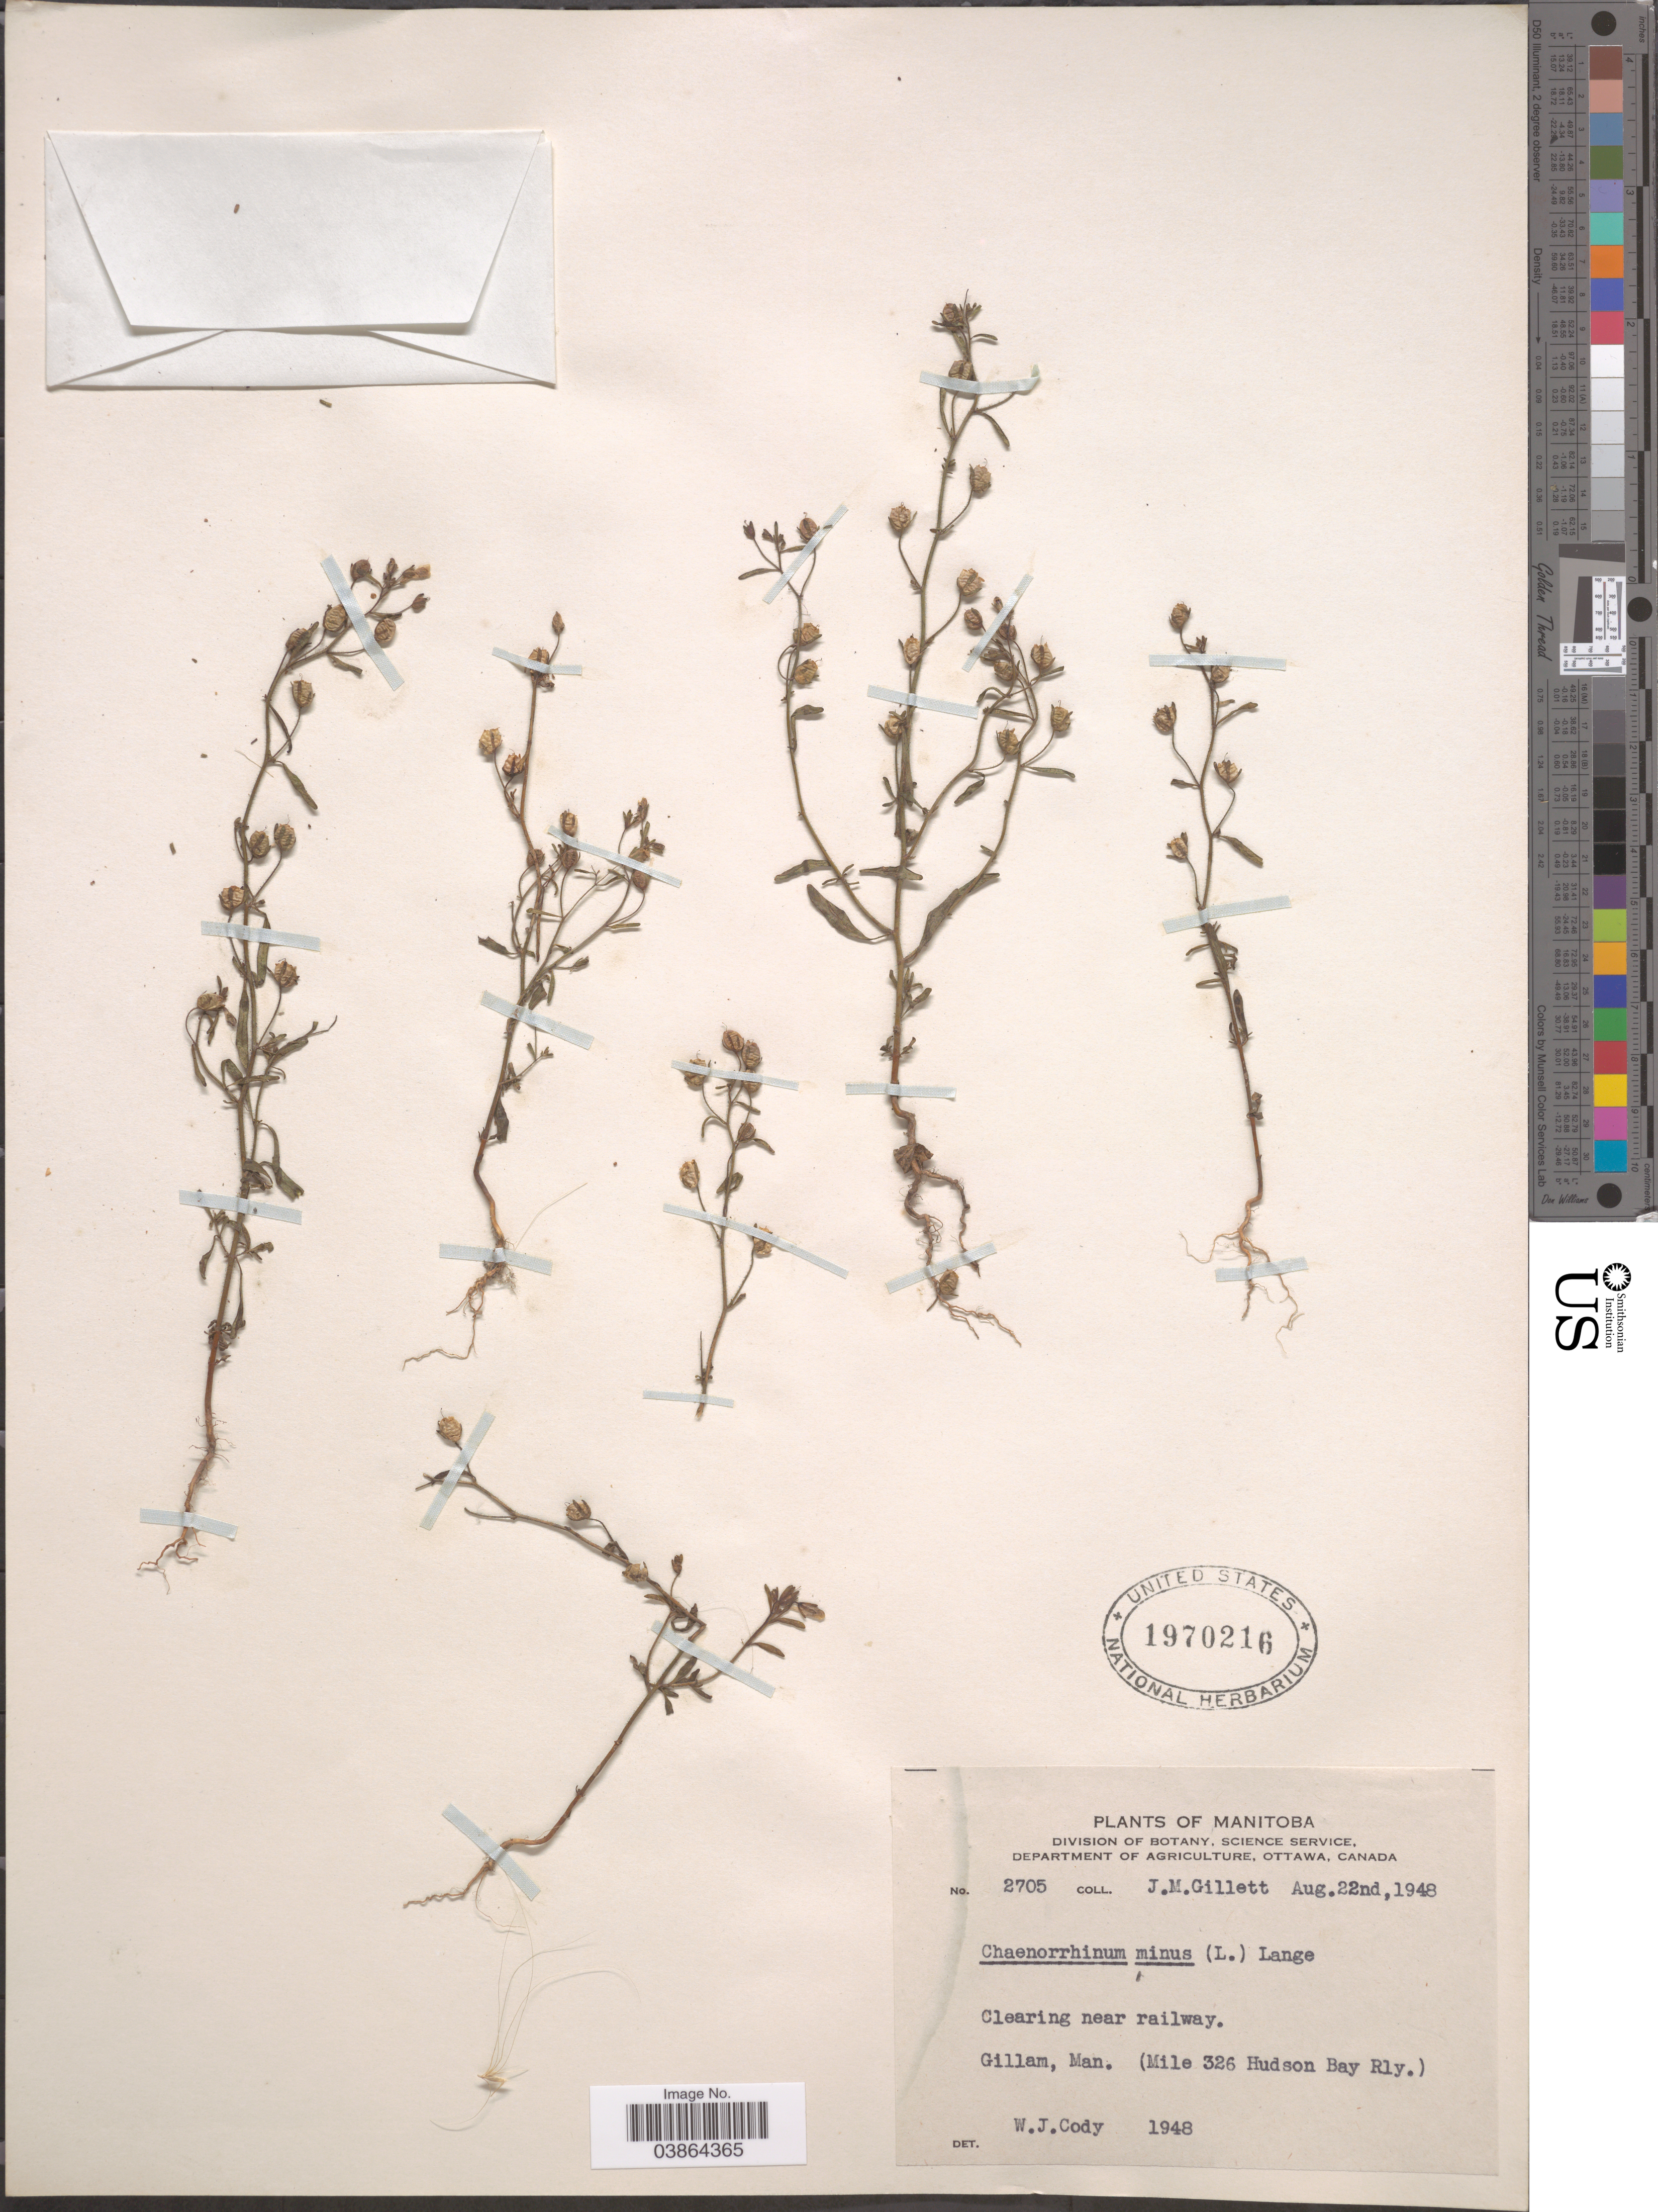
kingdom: Plantae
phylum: Tracheophyta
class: Magnoliopsida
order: Lamiales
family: Plantaginaceae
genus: Chaenorrhinum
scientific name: Chaenorrhinum minor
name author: (L.) Lange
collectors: J. M. Gillett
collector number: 2705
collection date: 1948-08-22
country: Canada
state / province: Manitoba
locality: Near railway. Gillam. (Mile 326 Hudson Bay Rly.).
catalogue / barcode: US 1970216